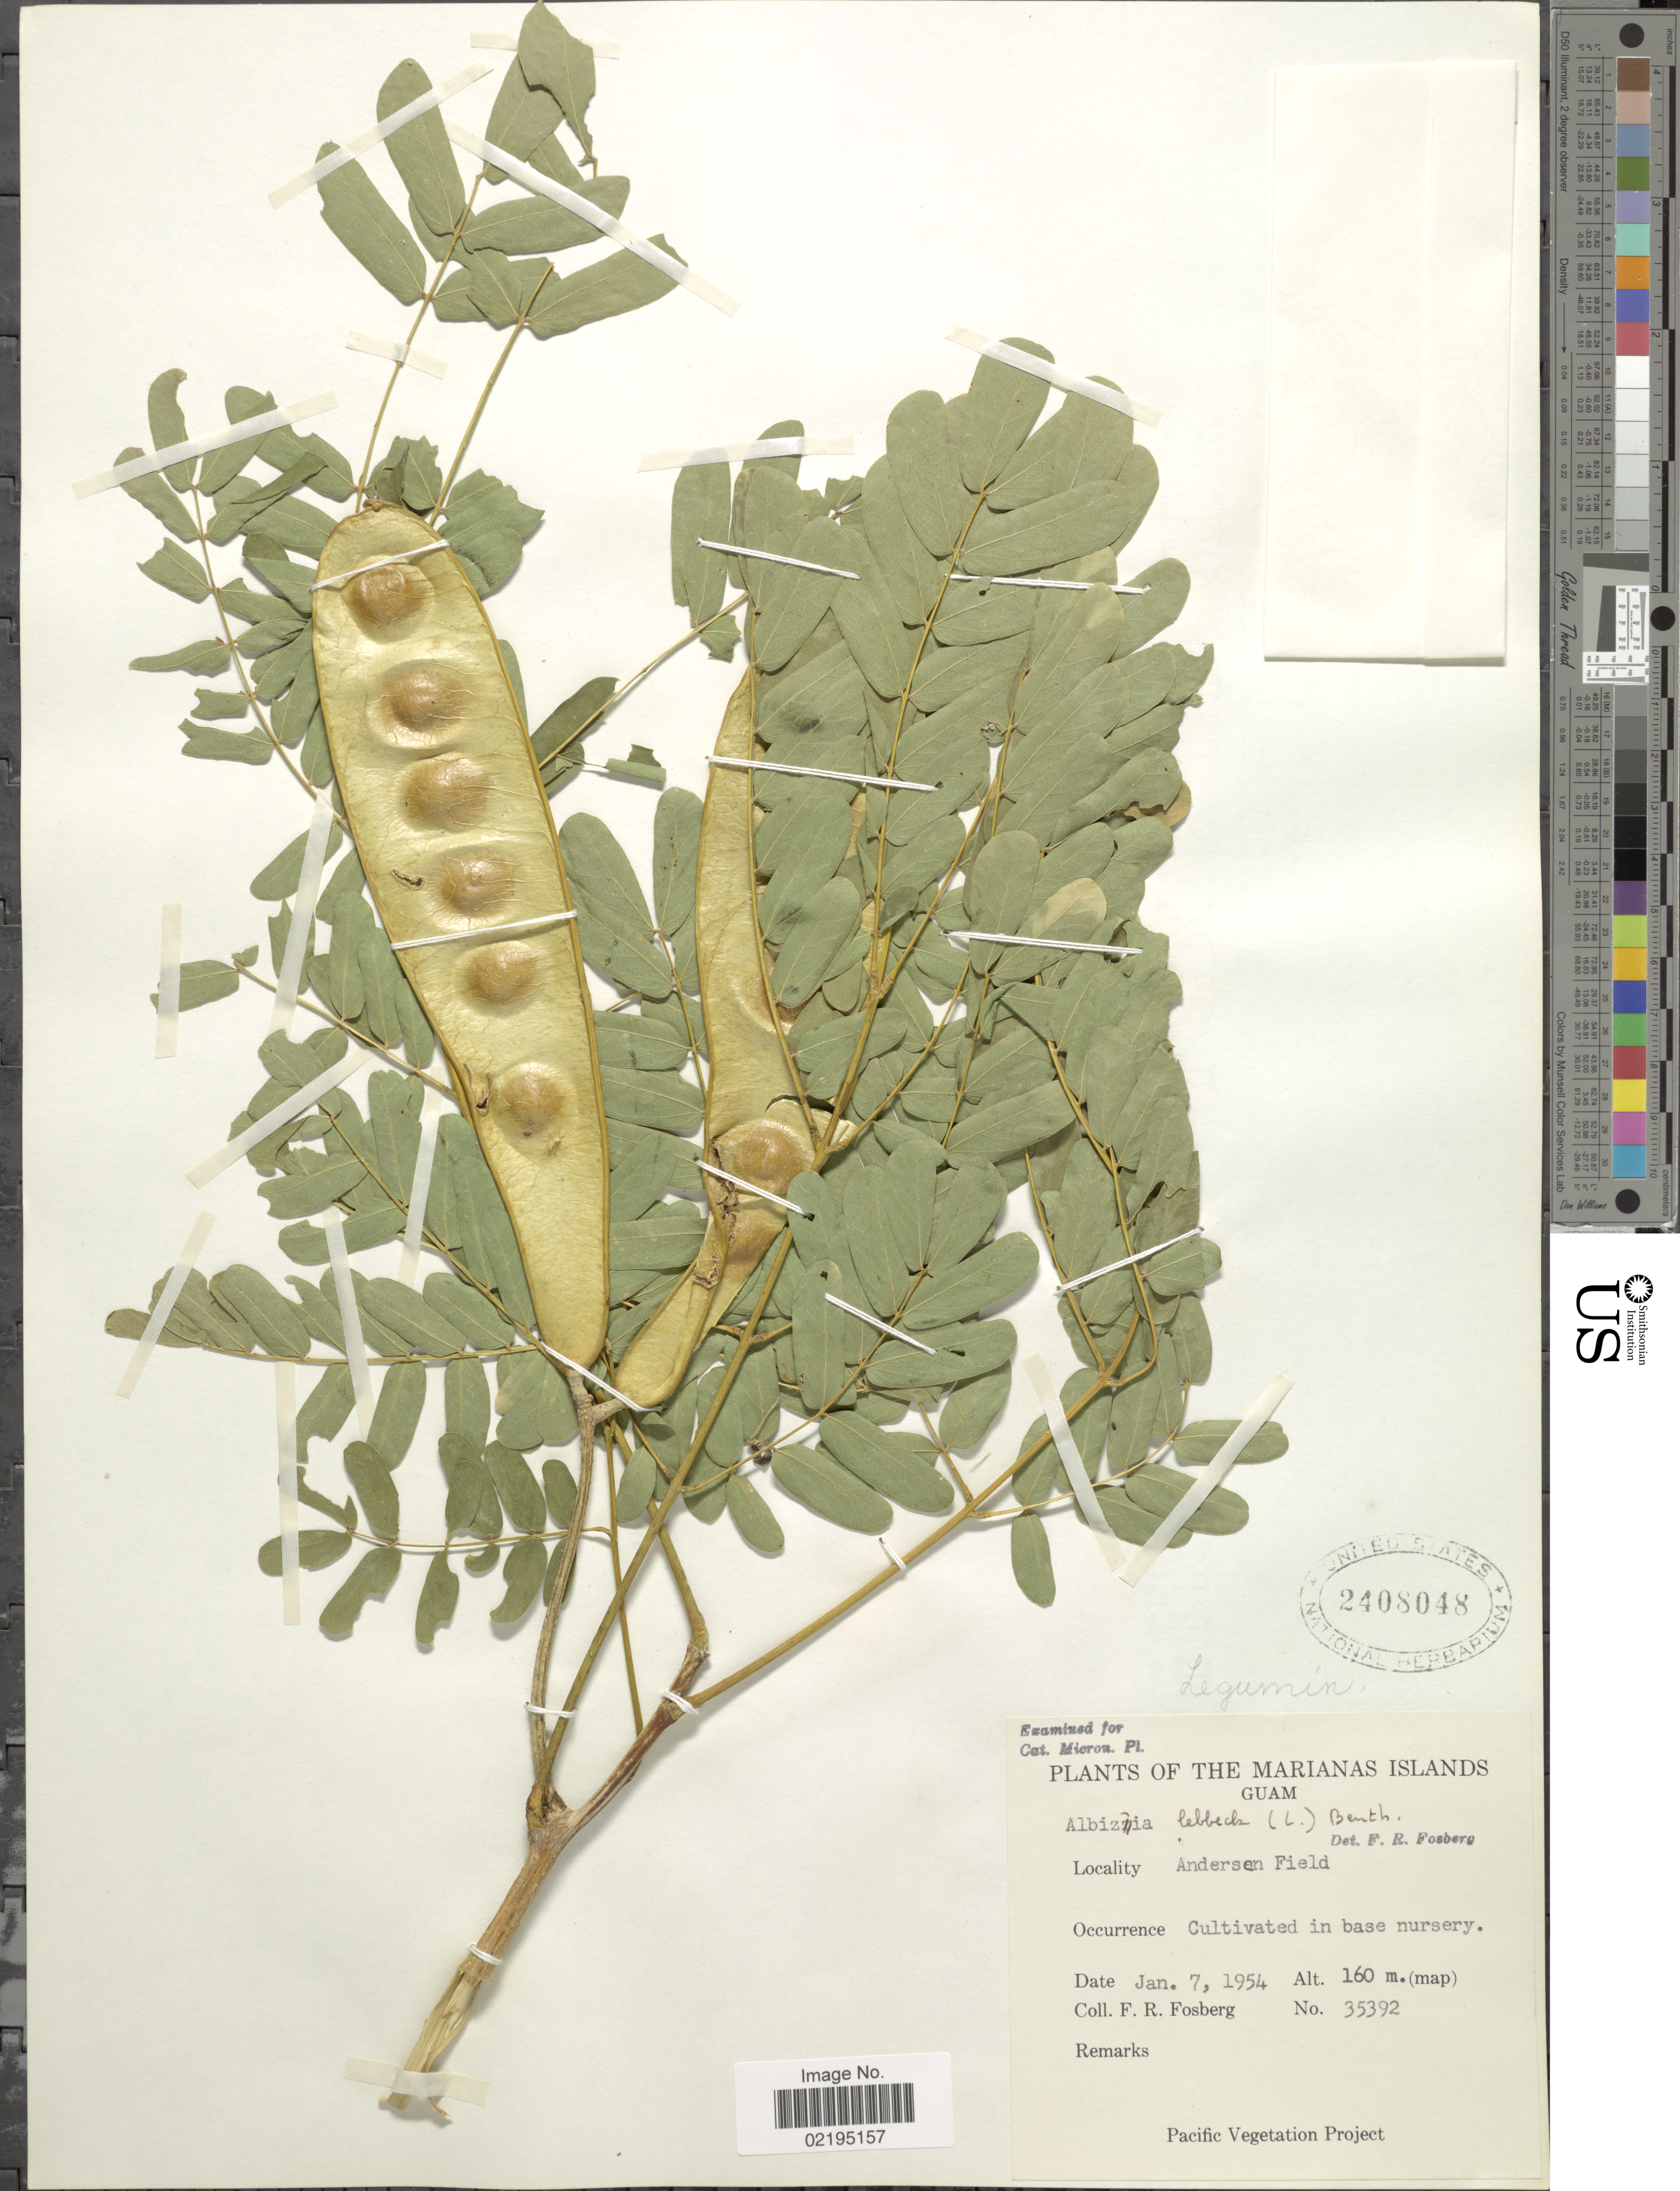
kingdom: Plantae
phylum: Tracheophyta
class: Magnoliopsida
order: Fabales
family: Fabaceae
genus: Albizia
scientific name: Albizia lebbeck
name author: (L.) Benth.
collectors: F. R. Fosberg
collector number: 35392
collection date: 1954-01-07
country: Guam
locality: Andersen Field, cultivated in base nursery.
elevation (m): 160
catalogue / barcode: US 2408048